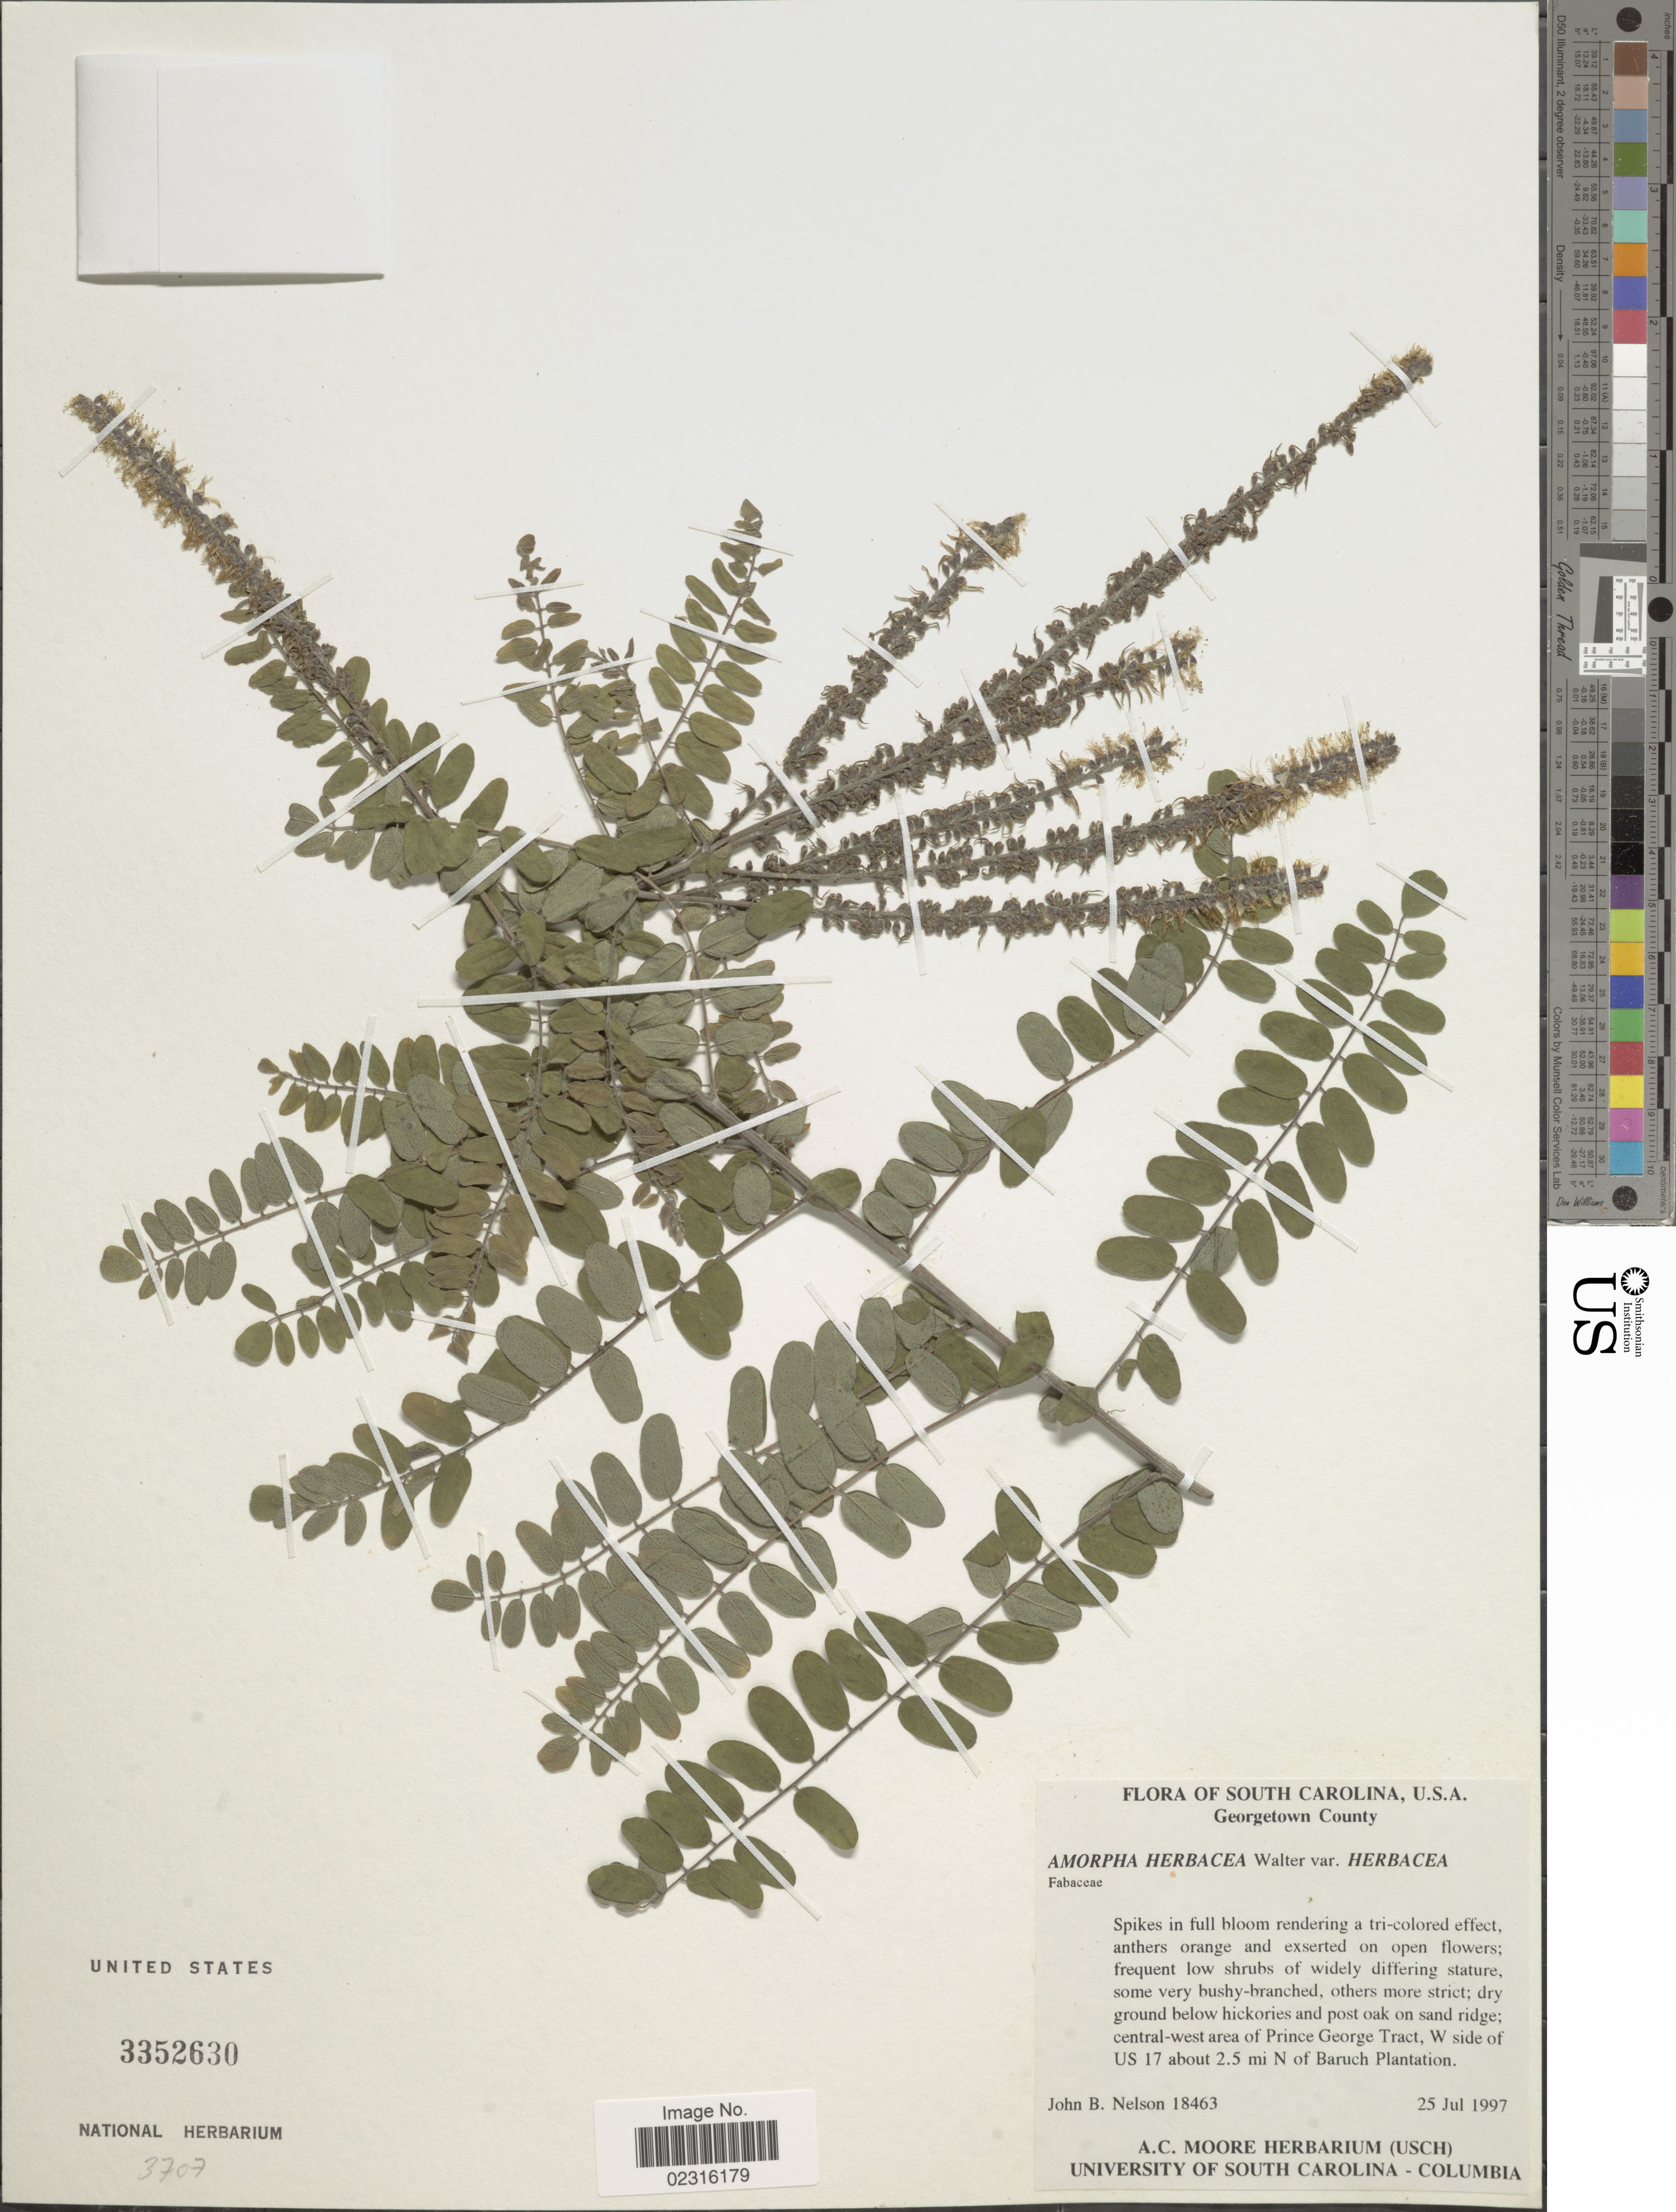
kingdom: Plantae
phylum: Tracheophyta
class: Magnoliopsida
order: Fabales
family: Fabaceae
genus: Amorpha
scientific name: Amorpha herbacea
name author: Schltdl.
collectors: J. B. Nelson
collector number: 18463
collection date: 1997-07-25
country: United States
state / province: South Carolina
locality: Georgetown County, central-west area of Prince George Tract, W side of US 17 about 2.5 mi N of Baruch Plantation.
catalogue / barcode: US 3352630